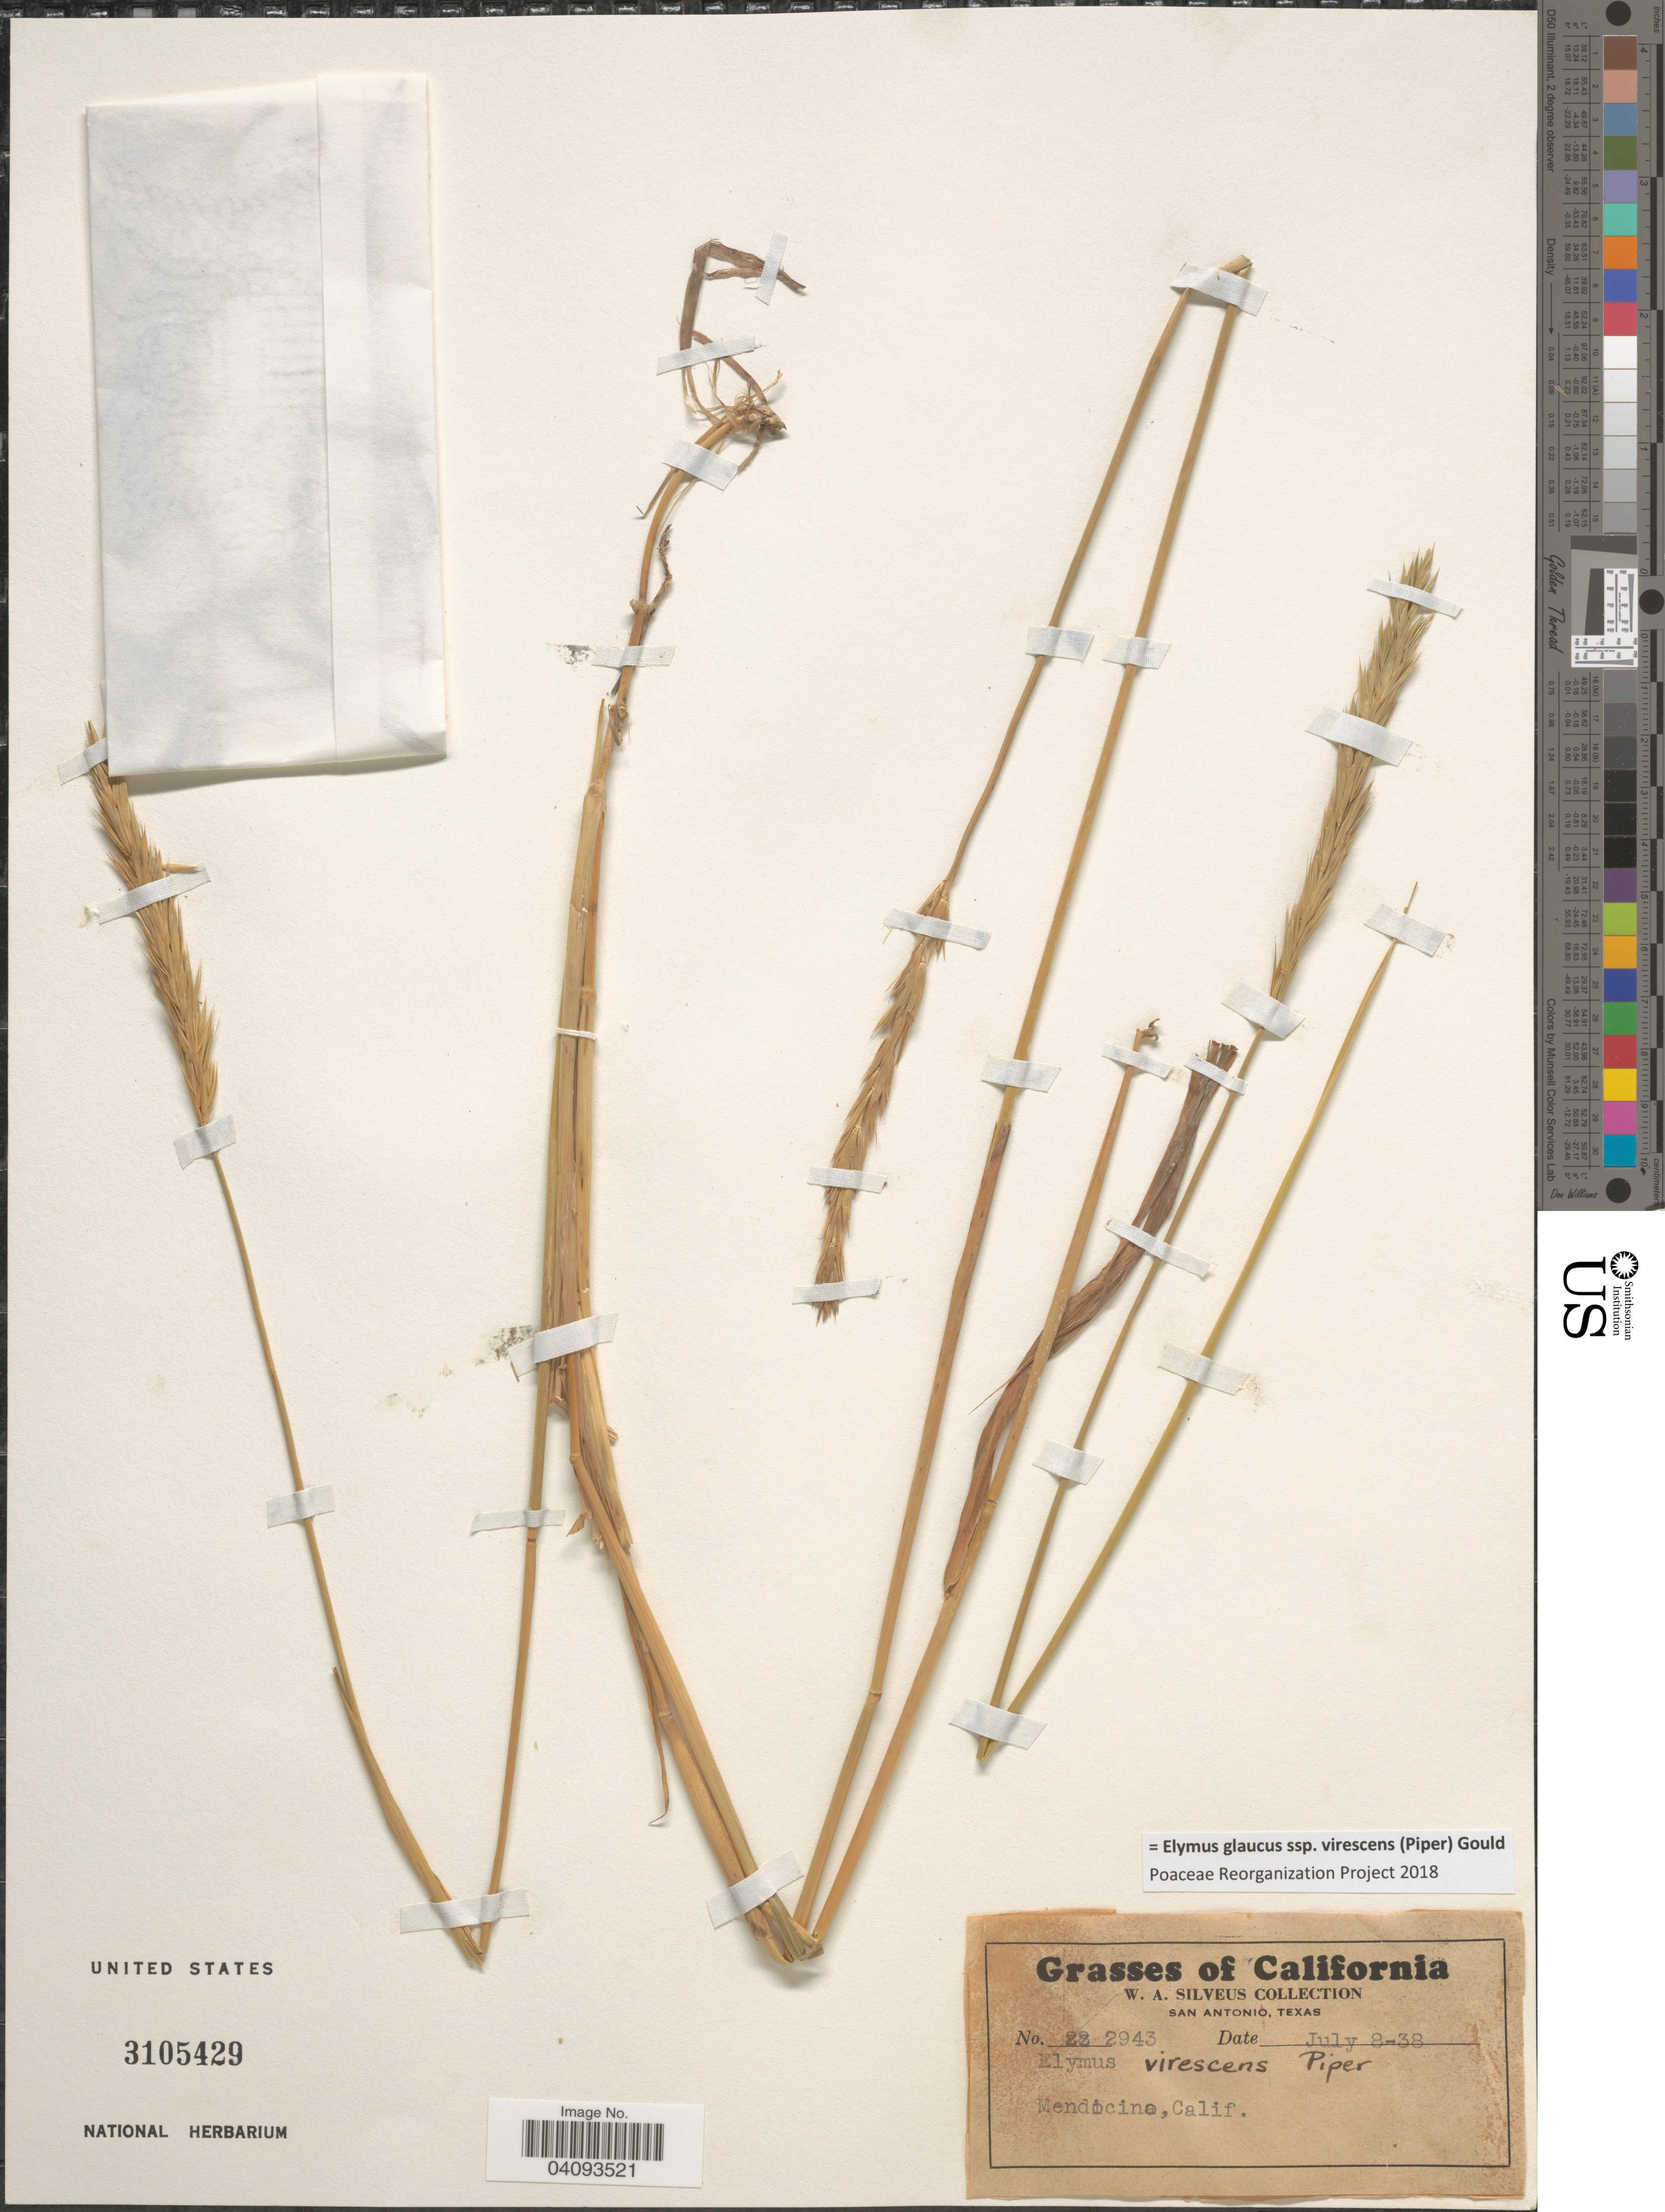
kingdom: Plantae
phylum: Tracheophyta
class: Liliopsida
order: Poales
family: Poaceae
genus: Elymus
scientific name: Elymus glaucus subsp. virescens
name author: (Piper) Gould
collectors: W. Silveus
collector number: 2943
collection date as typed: Transcribed d/m/y: 8/7/38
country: United States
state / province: California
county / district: Mendocino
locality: Mendocino.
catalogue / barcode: US 3105429